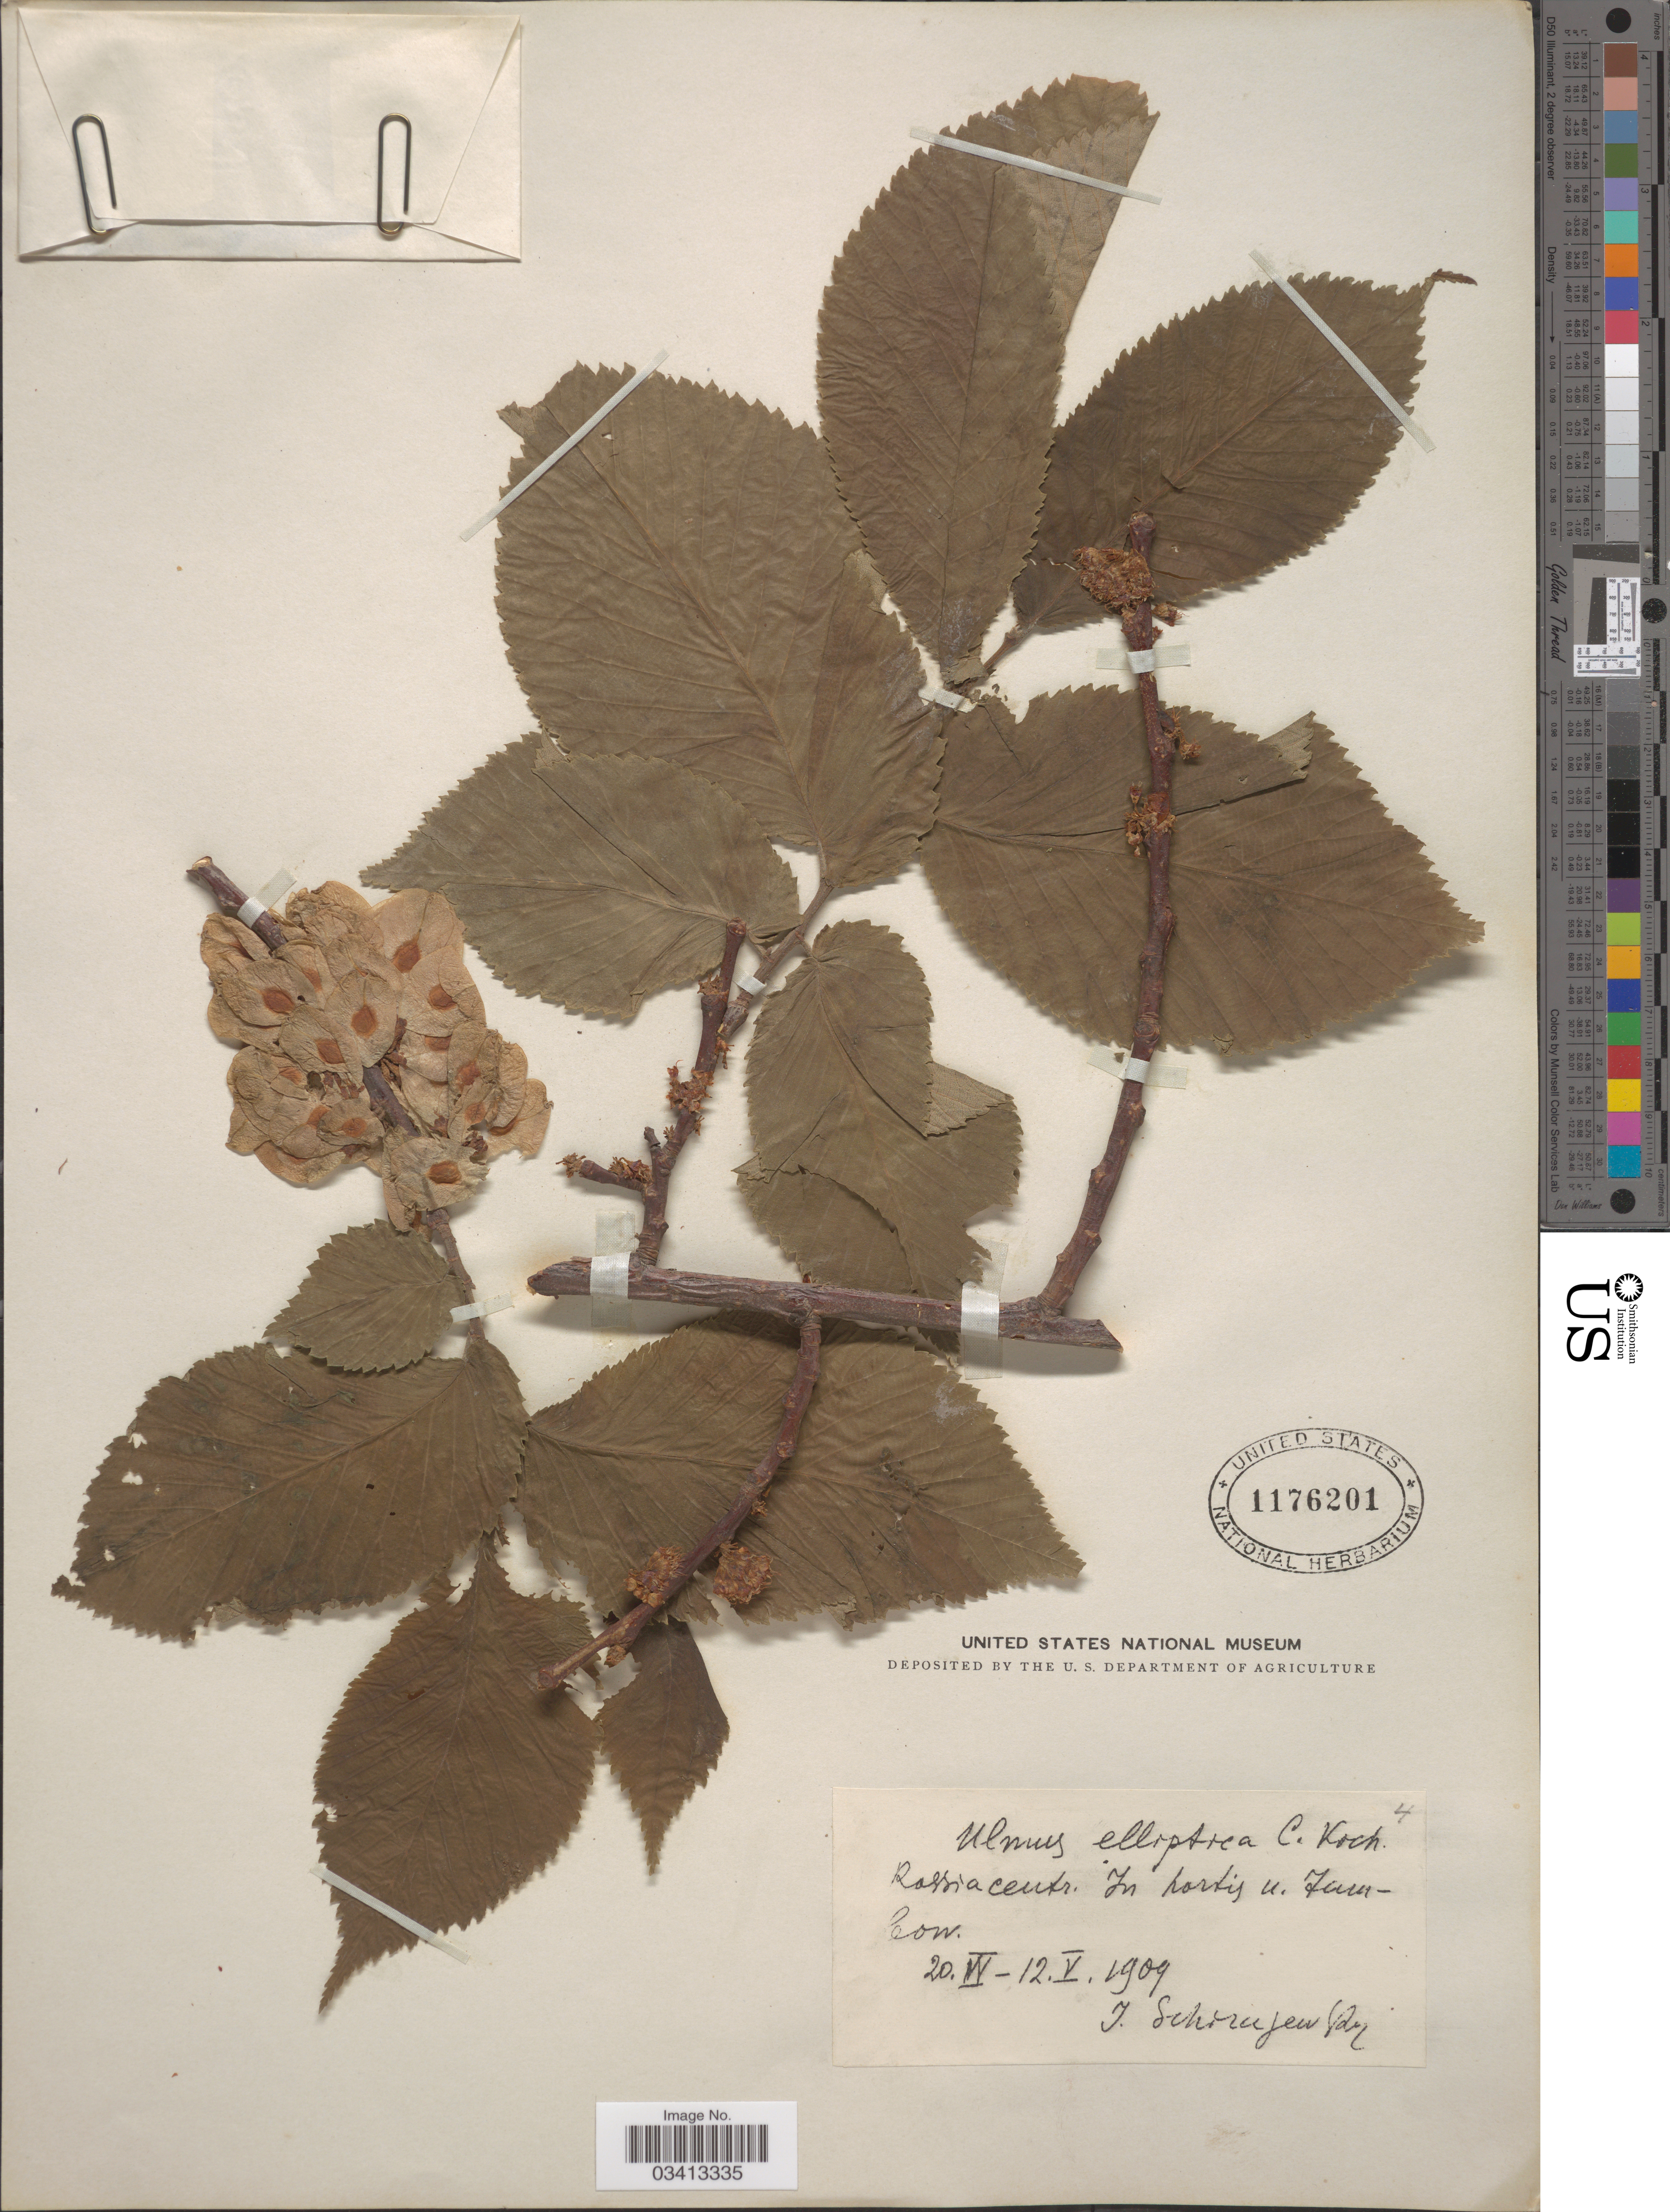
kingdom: Plantae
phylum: Tracheophyta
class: Magnoliopsida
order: Rosales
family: Ulmaceae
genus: Ulmus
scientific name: Ulmus elliptica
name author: K. Koch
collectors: I. Schirajewsky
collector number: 4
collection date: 1909-04-20/1909-05-12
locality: Rossiacentr. In hortis u. Fam-Cow [interpreted].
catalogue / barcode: US 1176201